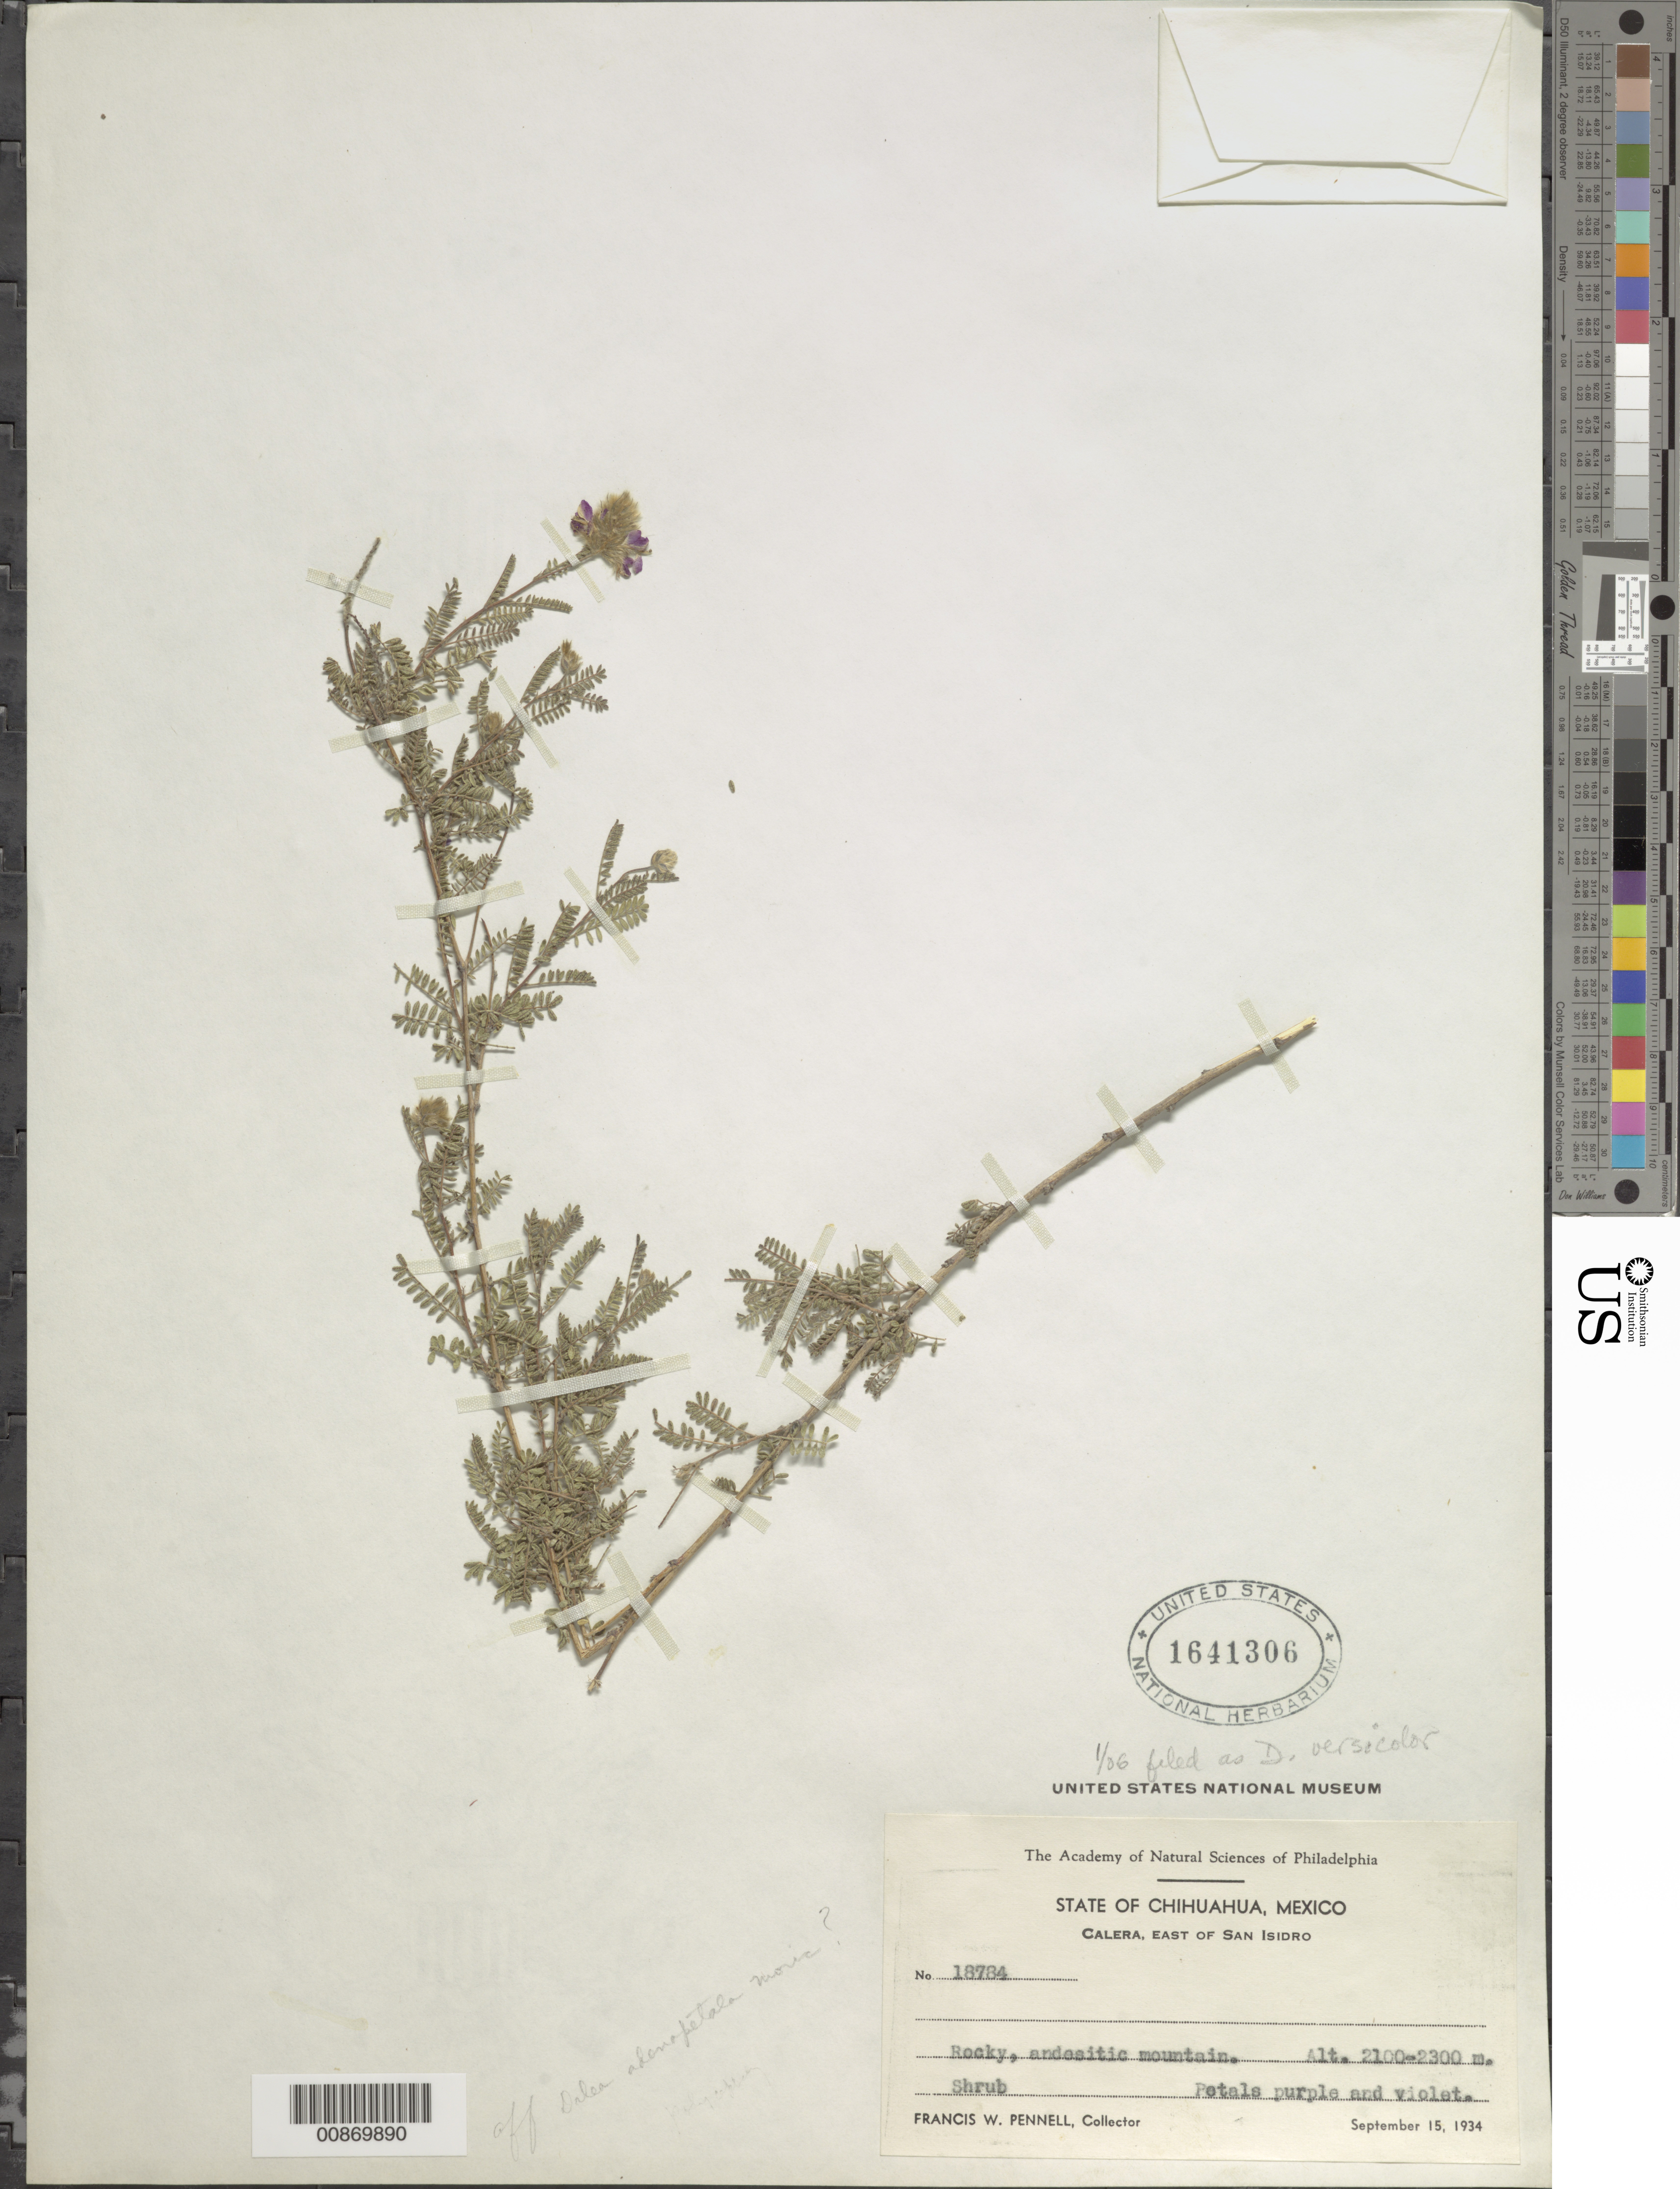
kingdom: Plantae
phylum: Tracheophyta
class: Magnoliopsida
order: Fabales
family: Fabaceae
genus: Dalea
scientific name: Dalea versicolor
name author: Zucc.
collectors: F. W. Pennell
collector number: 18784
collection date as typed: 15 Sep 1934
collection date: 1934-09-15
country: Mexico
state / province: Chihuahua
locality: Calera, east of San Isidro.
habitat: Rocky, andesitic mountain.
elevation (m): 2300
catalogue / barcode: US 1641306